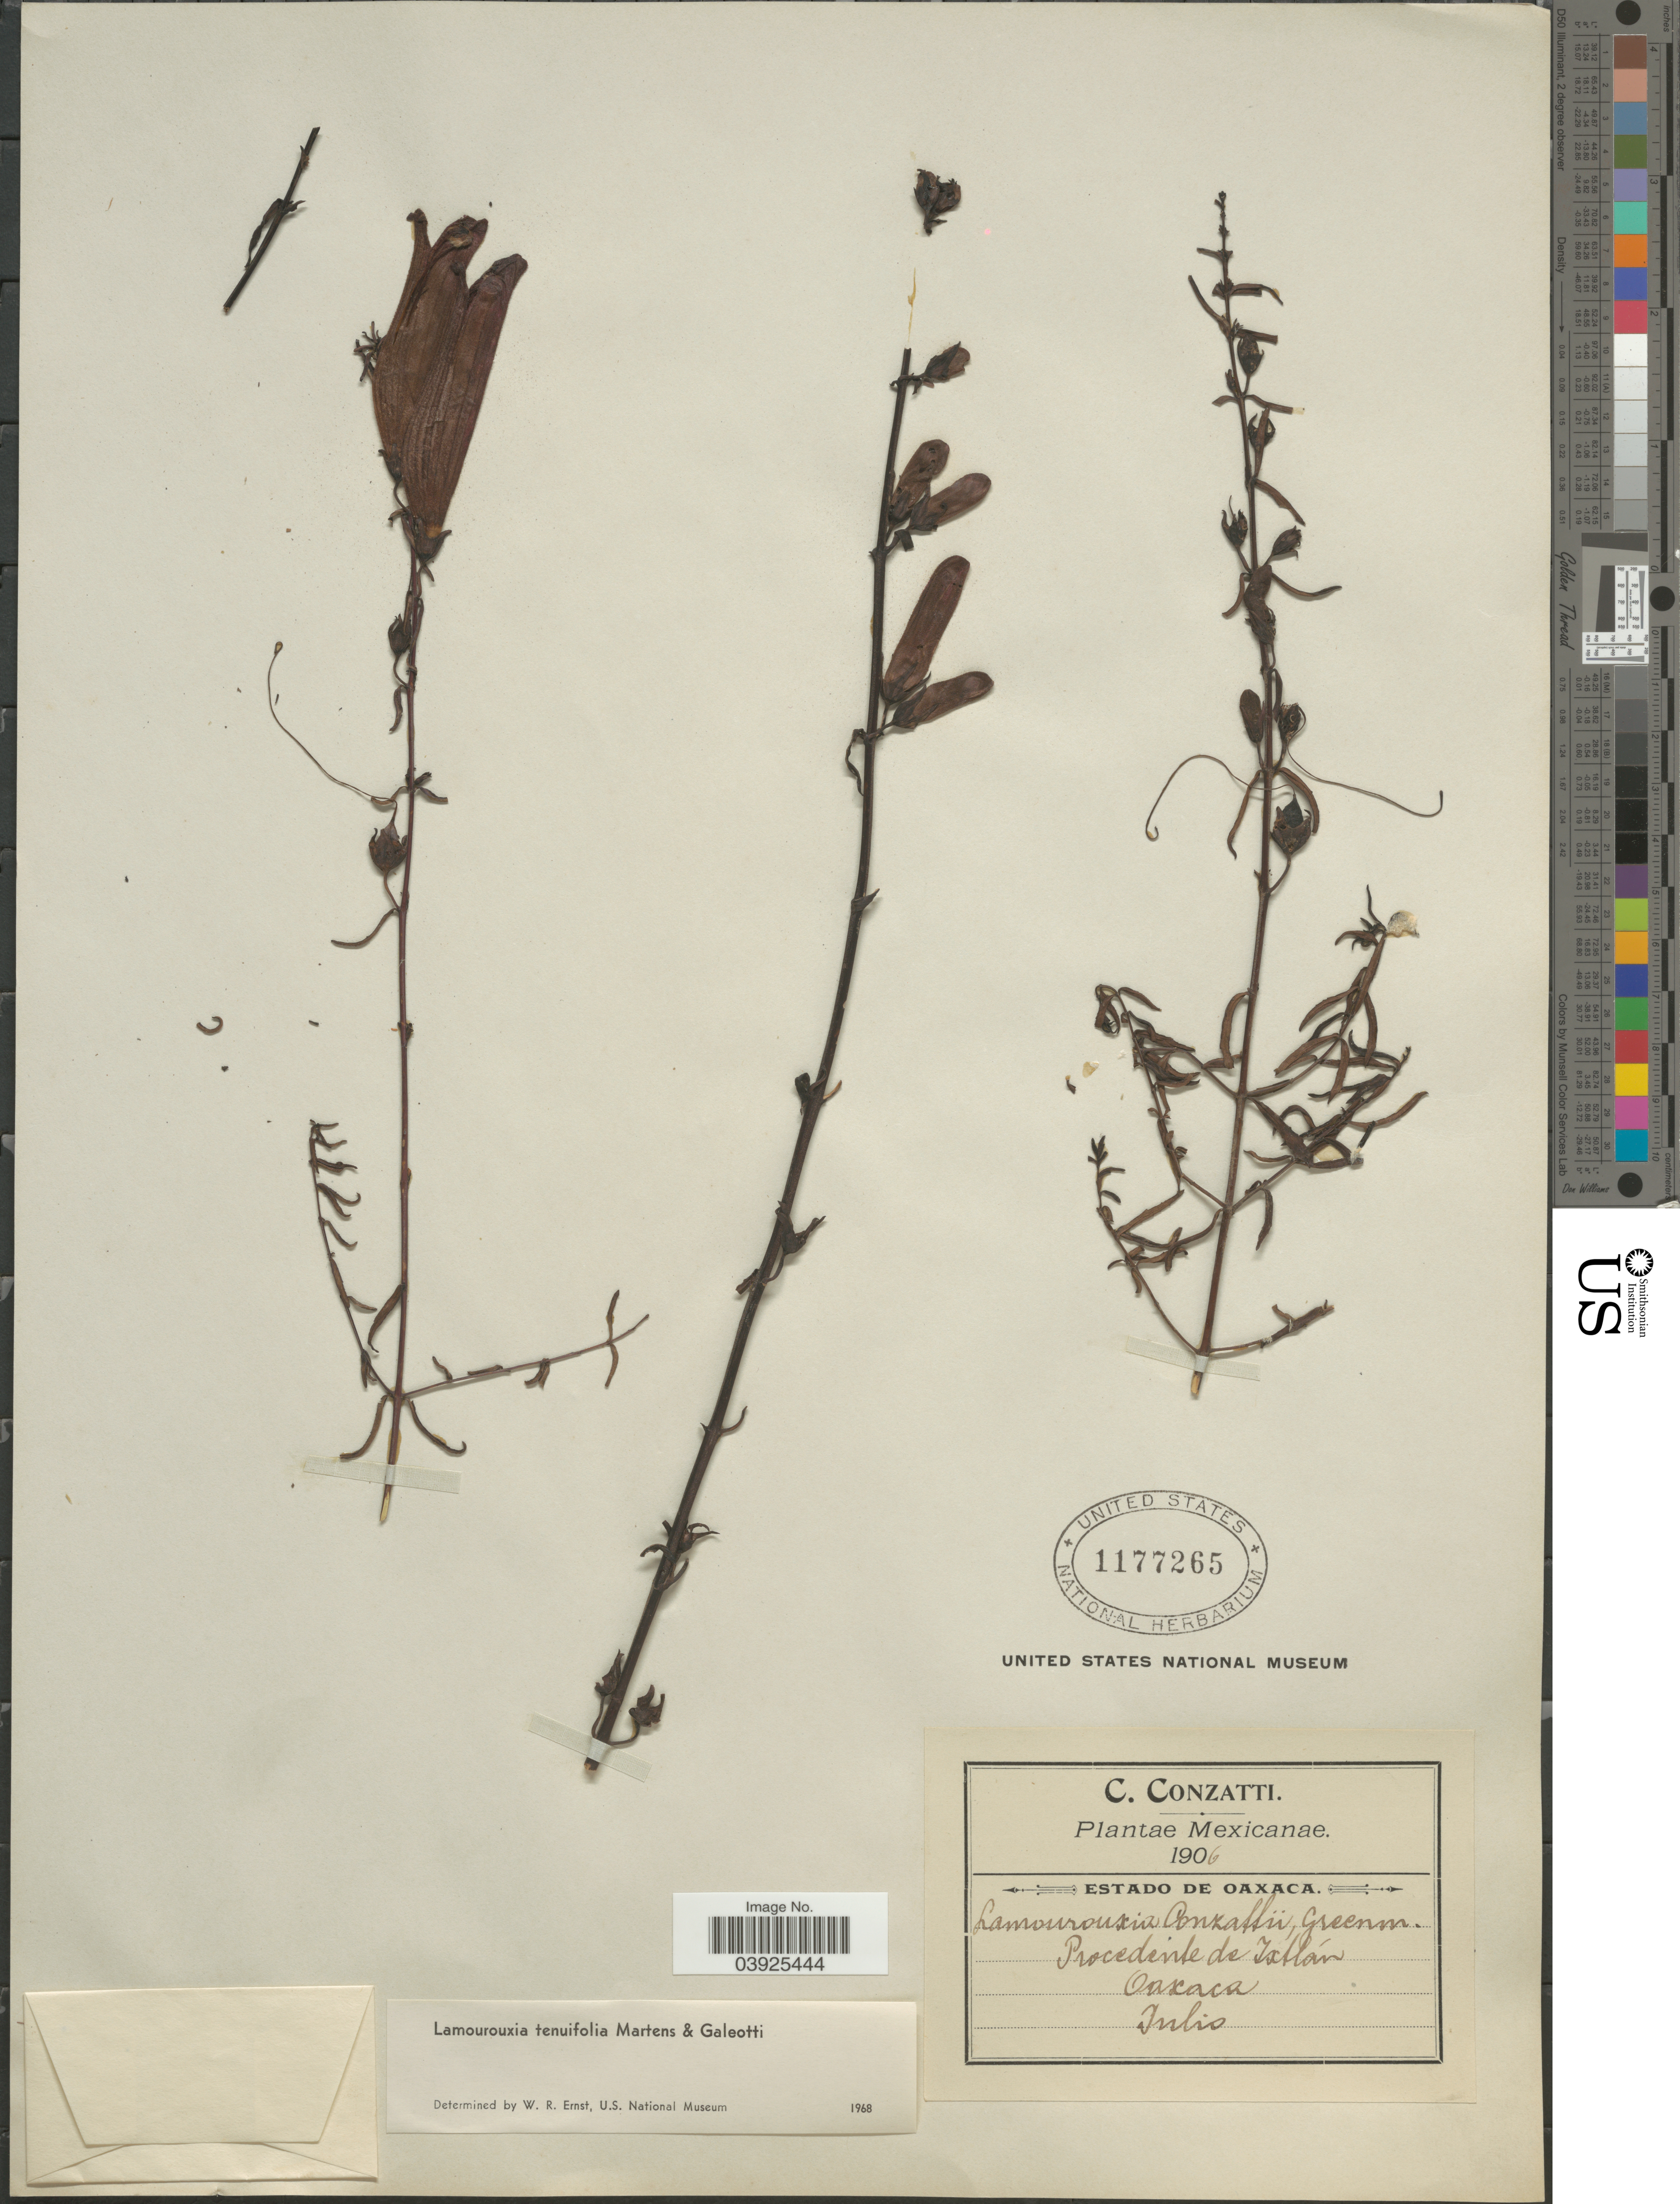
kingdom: Plantae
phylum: Tracheophyta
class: Magnoliopsida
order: Lamiales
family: Orobanchaceae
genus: Lamourouxia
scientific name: Lamourouxia tenuifolia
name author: M. Martens & Galeotti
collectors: C. Conzatti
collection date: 1906-07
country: Mexico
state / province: Oaxaca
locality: Procedinte de Ixtlán.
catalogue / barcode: US 1177265